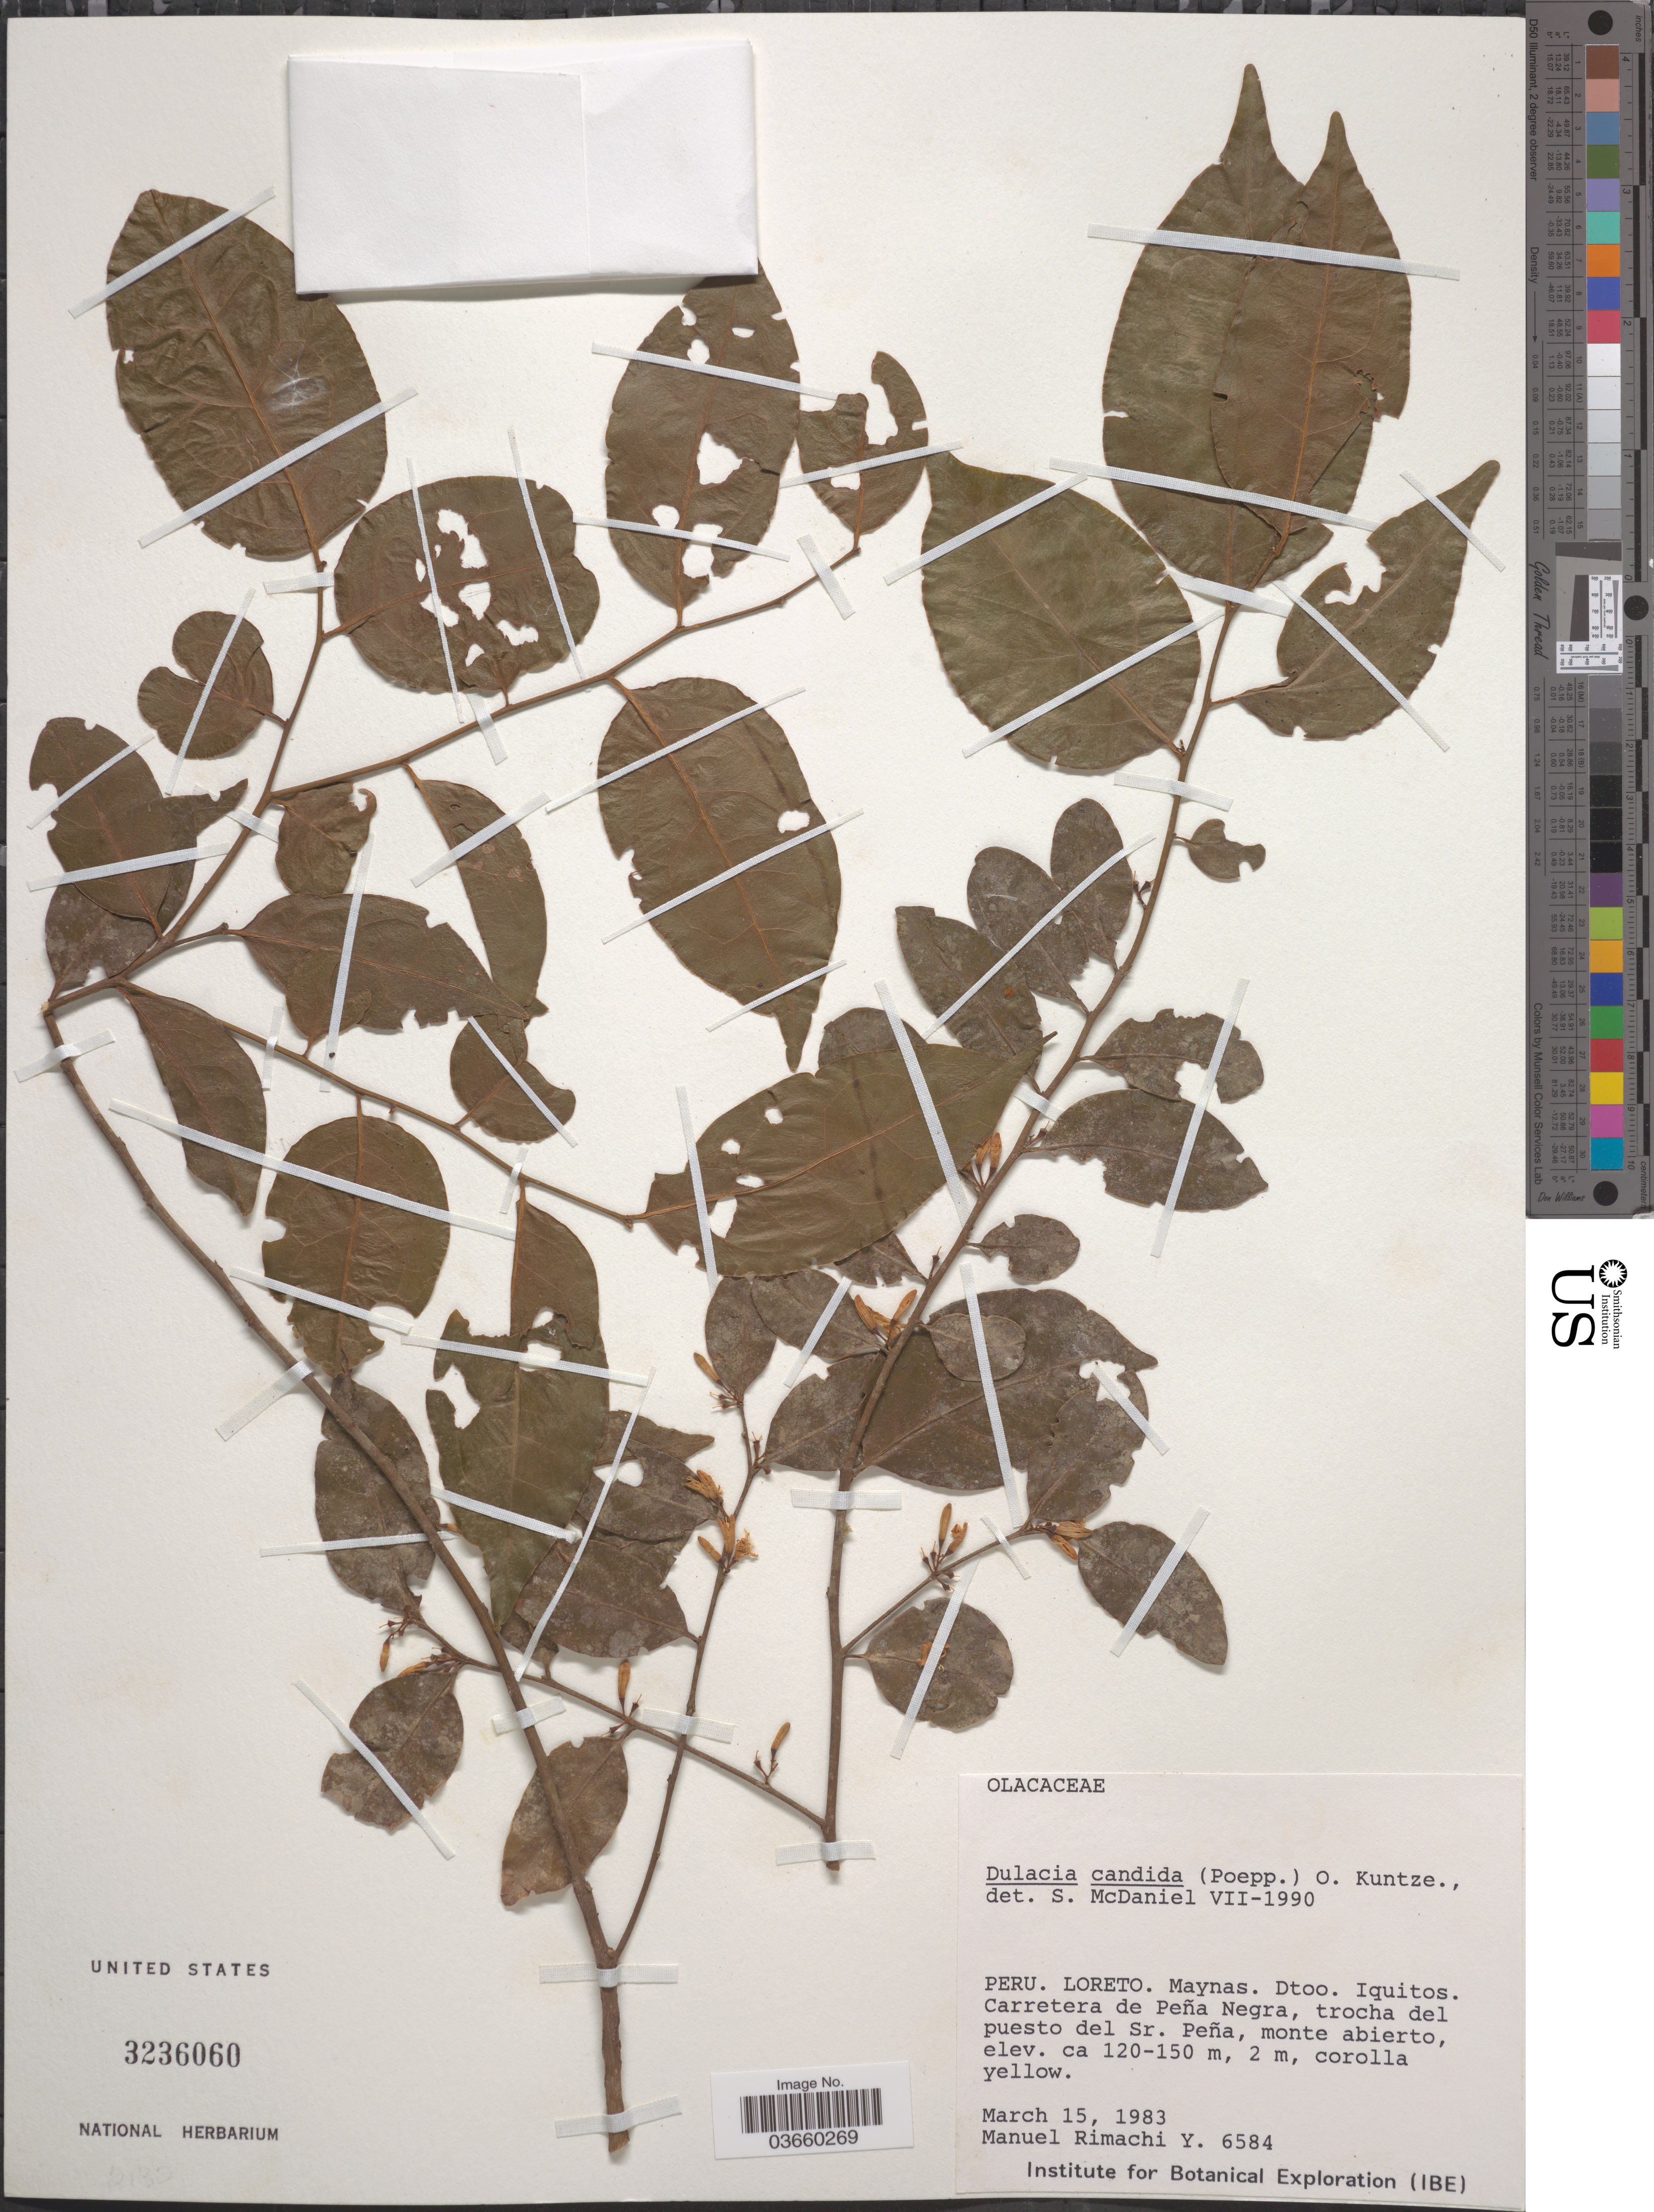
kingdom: Plantae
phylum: Tracheophyta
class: Magnoliopsida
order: Santalales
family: Olacaceae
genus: Dulacia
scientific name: Dulacia candida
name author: (Poepp.) Kuntze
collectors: M. Rimachi Y.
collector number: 6584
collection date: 1983-03-15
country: Peru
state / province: Loreto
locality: Maynas. Dtoo. Iquitos. Carretera de Peña Negra, trocha del puesto del Sr. Peña, monte abierto.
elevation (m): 120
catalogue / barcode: US 3236060